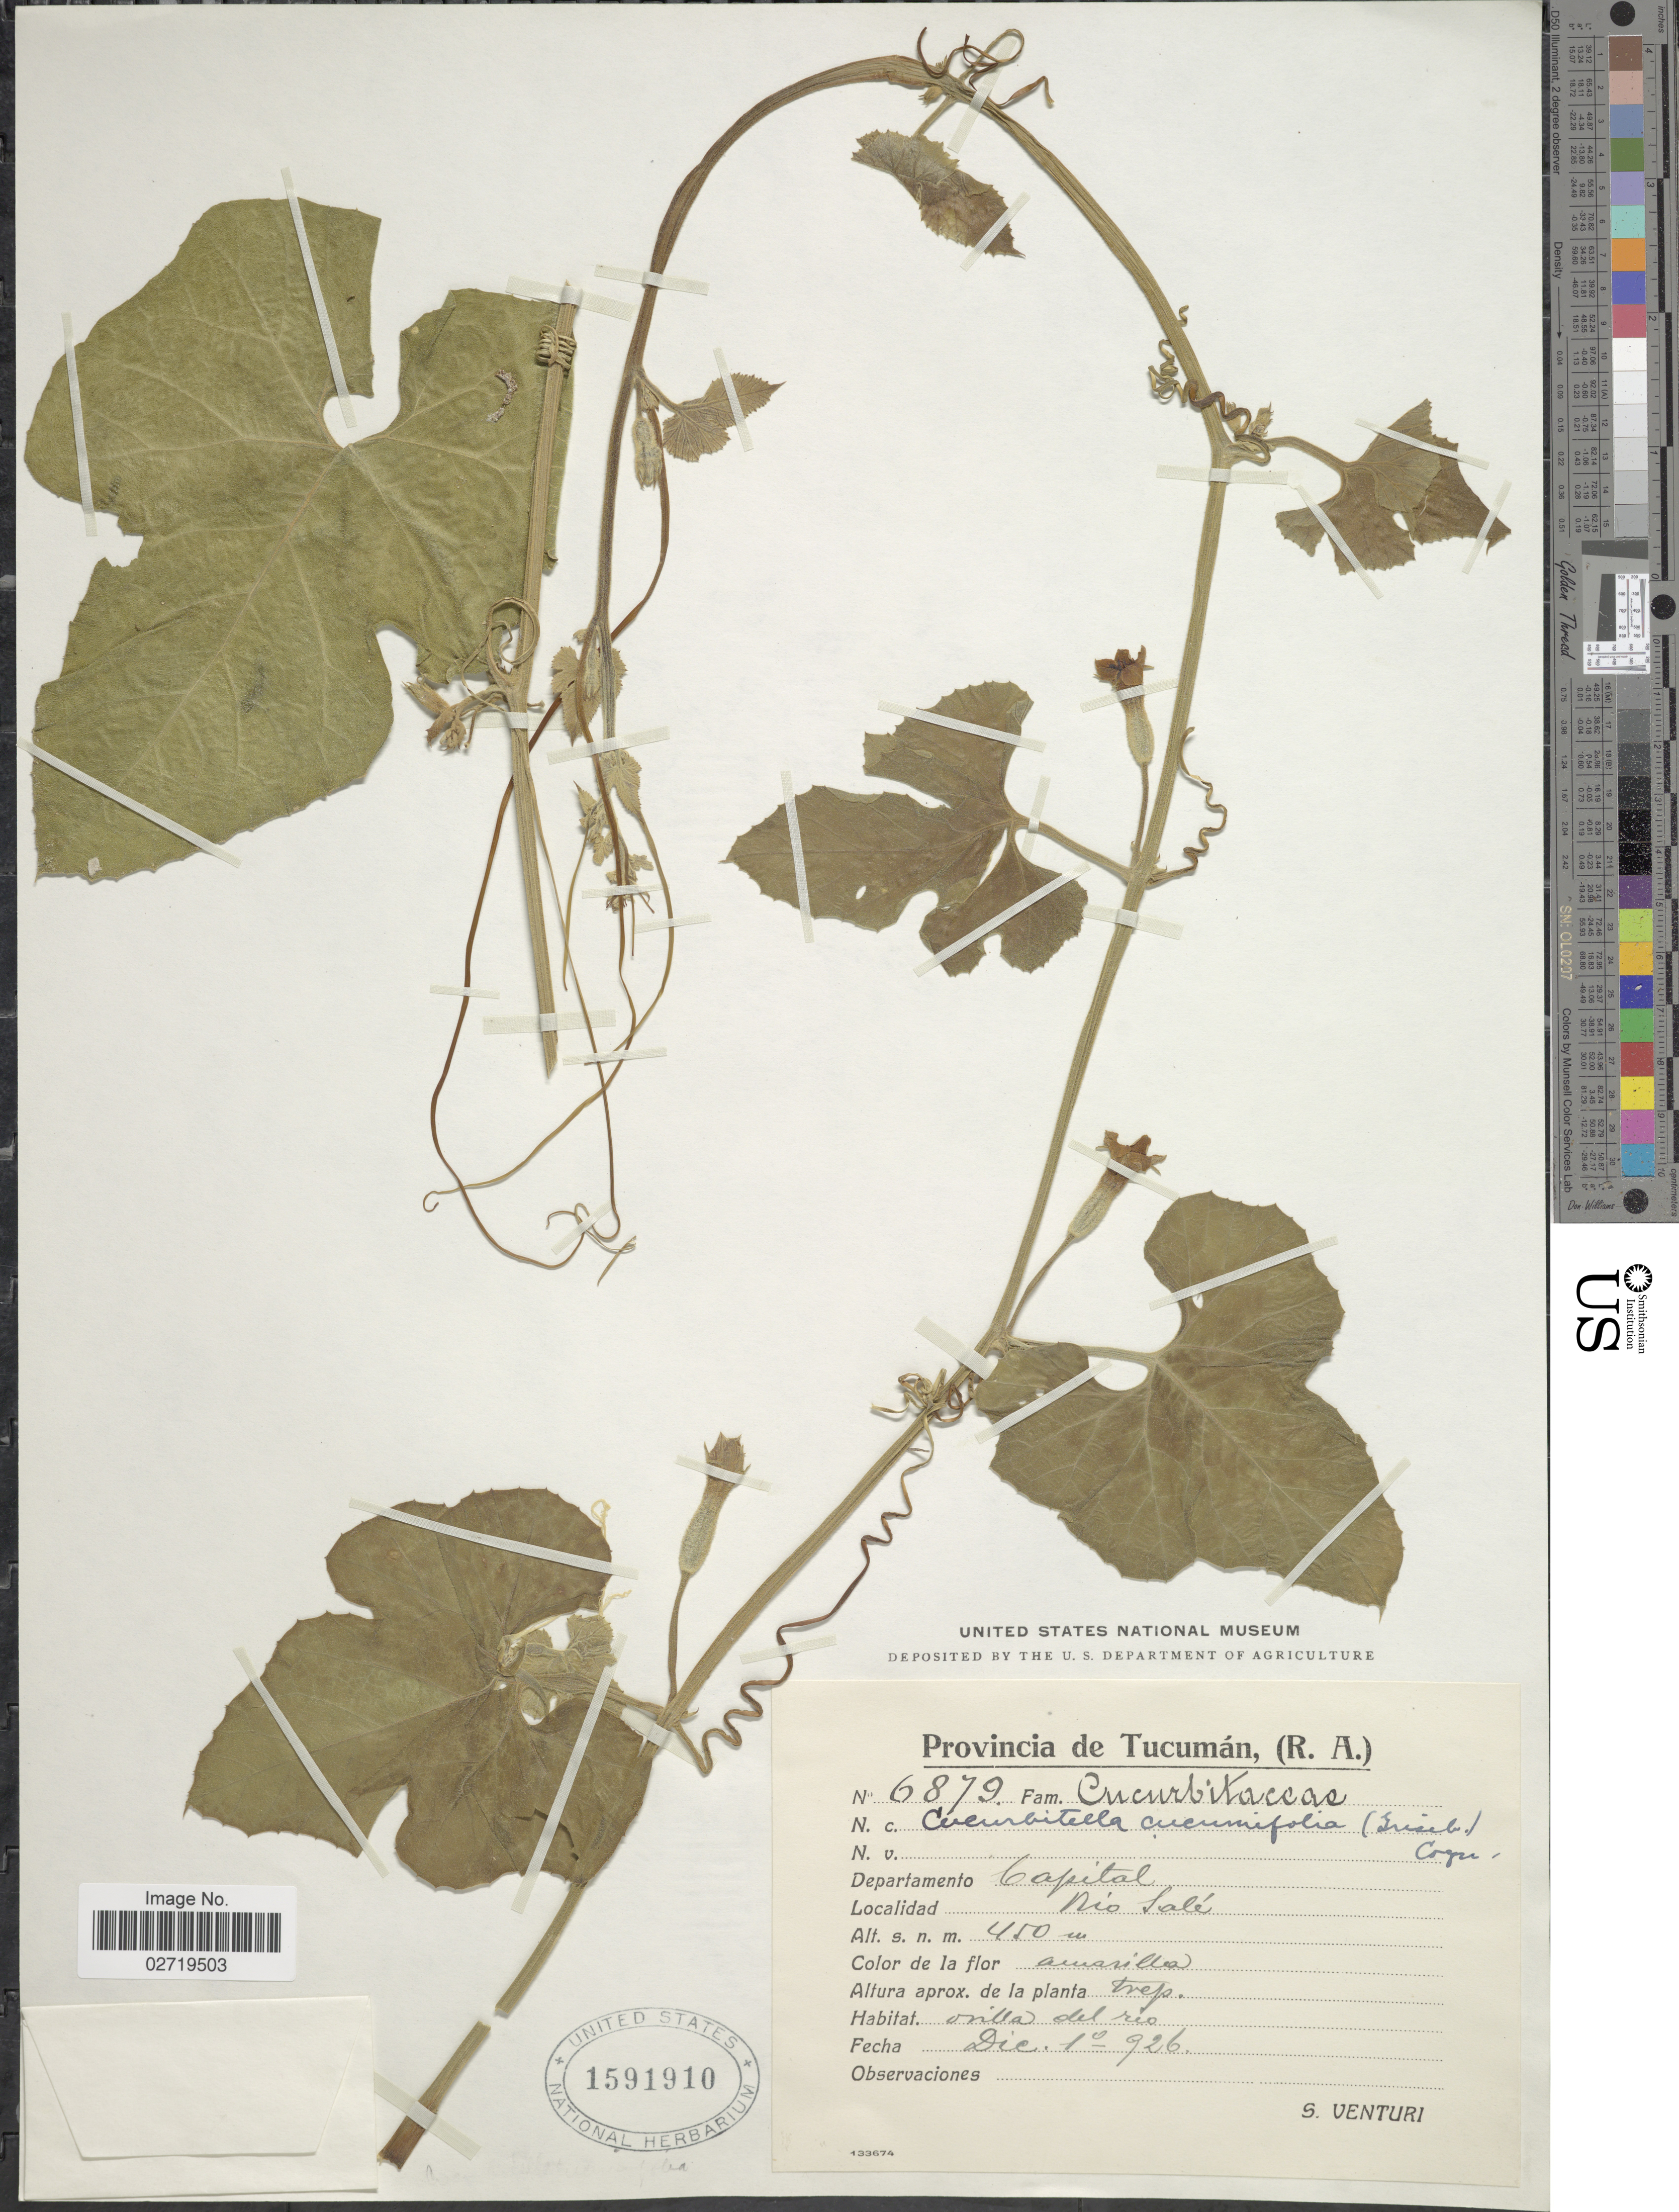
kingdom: Plantae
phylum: Tracheophyta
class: Magnoliopsida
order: Cucurbitales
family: Cucurbitaceae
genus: Cucurbitella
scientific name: Cucurbitella asperata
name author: (Gillies ex Hook. & Arn.) Walp.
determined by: Nee, Michael H.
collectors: S. Venturi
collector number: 6879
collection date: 1926-12-10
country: Argentina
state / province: Tucuman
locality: Provincia de Tucuman, (R.A.), Departamento Capital, Rio Salí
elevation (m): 450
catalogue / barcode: US 1591910